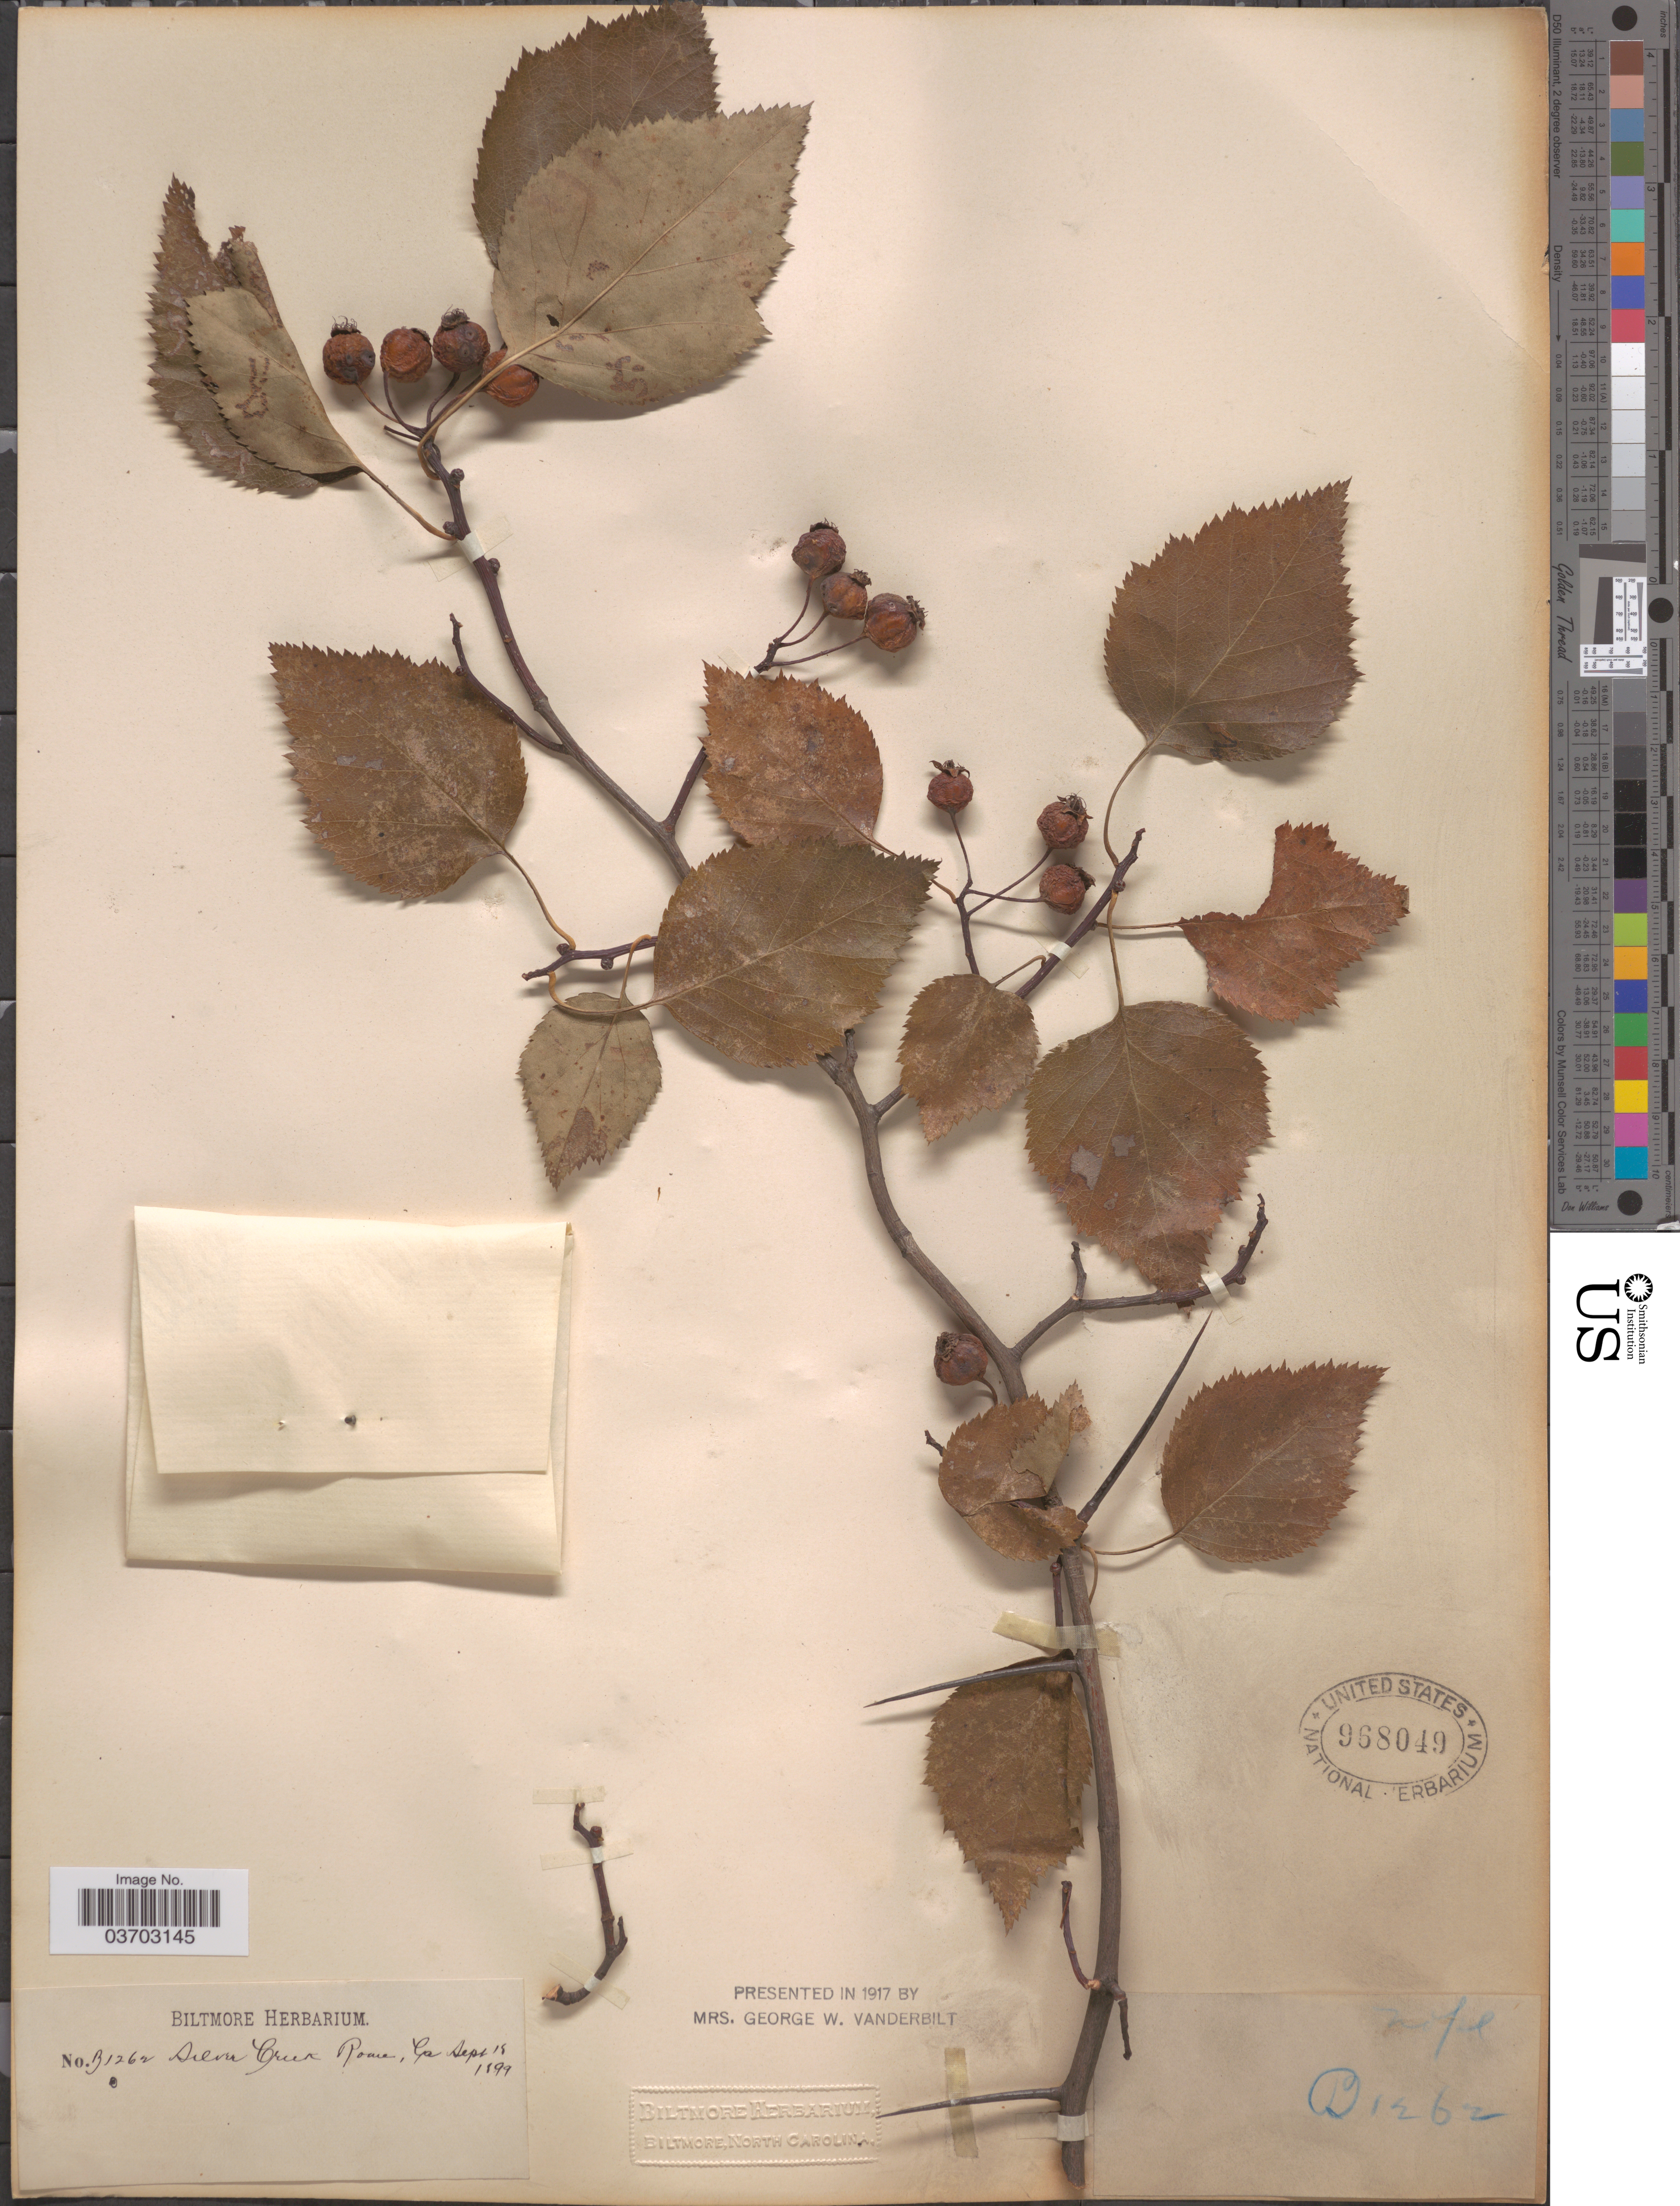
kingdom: Plantae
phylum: Tracheophyta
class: Magnoliopsida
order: Rosales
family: Rosaceae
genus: Crataegus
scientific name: Crataegus sp.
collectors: ex herb. Biltmore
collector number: B1262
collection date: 1899-09-15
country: United States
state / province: Georgia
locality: Silver Creek. Rome.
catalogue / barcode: US 968049